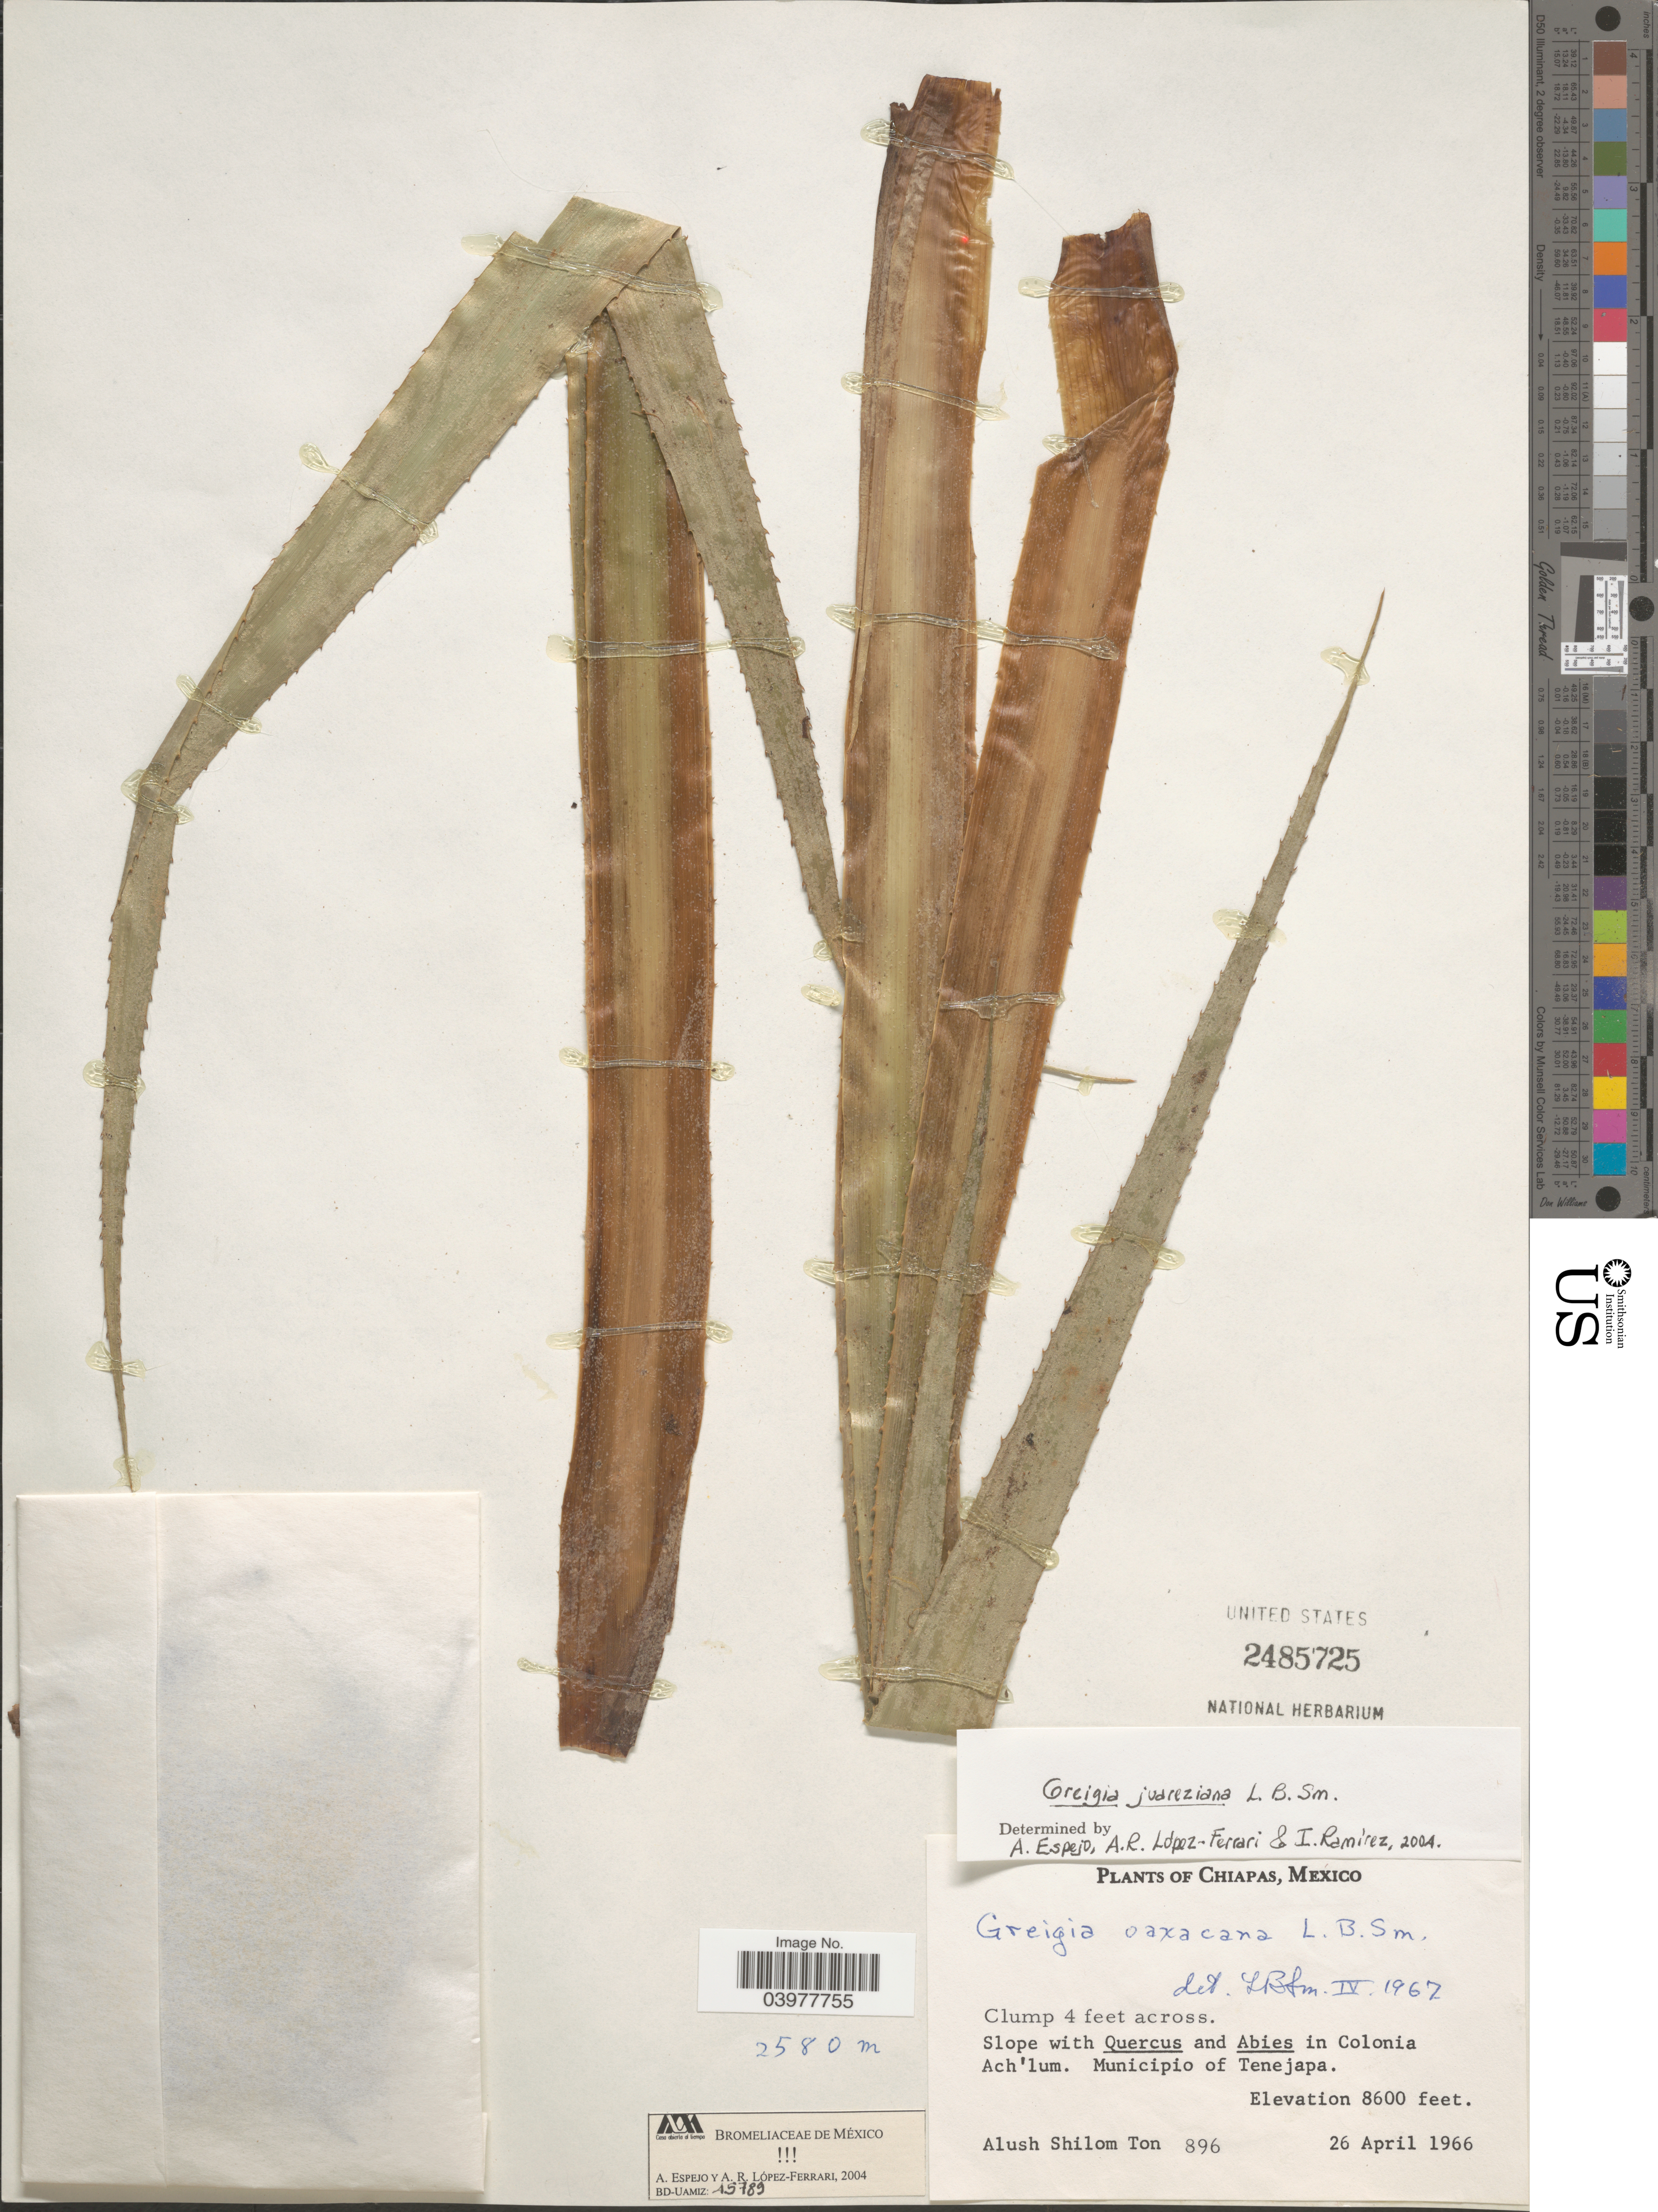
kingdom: Plantae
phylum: Tracheophyta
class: Liliopsida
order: Poales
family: Bromeliaceae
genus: Greigia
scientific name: Greigia oaxacana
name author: L.B. Sm.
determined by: Aguirre-Santoro, Julian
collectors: A. S. Ton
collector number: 896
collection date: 1966-04-26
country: Mexico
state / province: Chiapas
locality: Slope with Quercus and Abies in Colonia Ach'lum. Municipio of Tenejapa.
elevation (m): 2621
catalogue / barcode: US 2485725